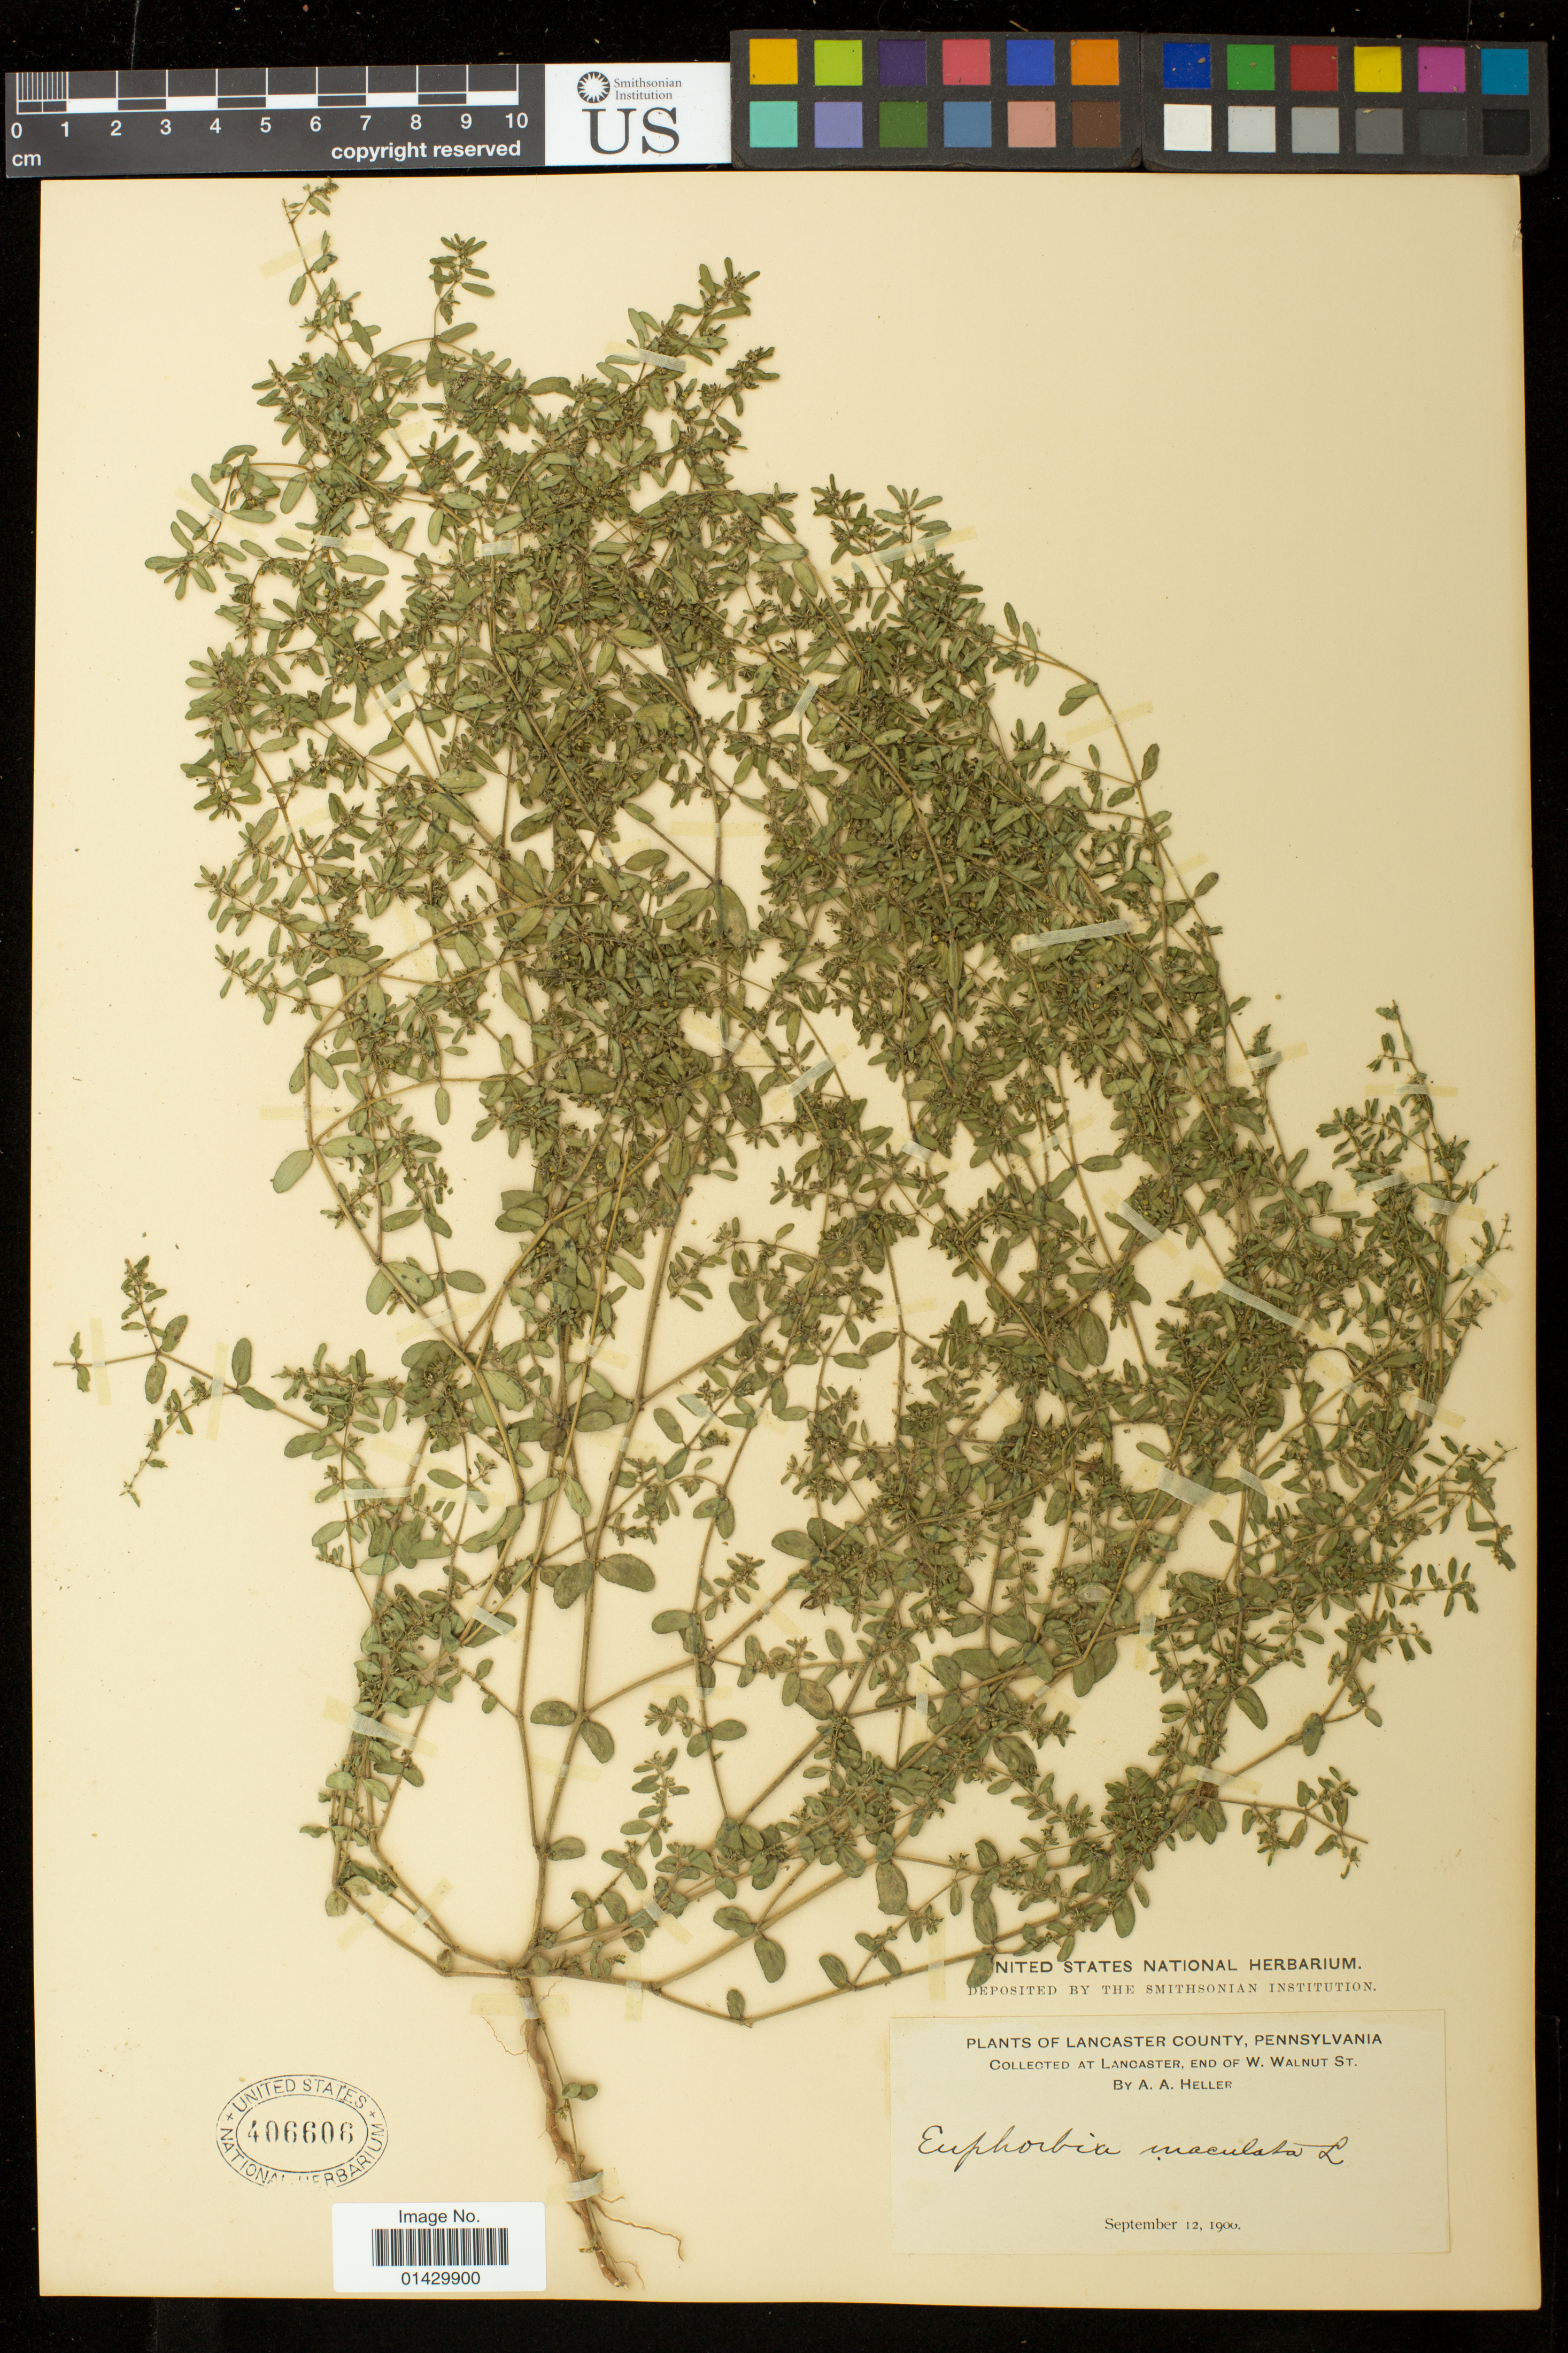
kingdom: Plantae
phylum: Tracheophyta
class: Magnoliopsida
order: Malpighiales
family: Euphorbiaceae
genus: Euphorbia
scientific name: Euphorbia maculata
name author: L.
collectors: A. A. Heller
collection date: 1900-09-12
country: United States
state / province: Pennsylvania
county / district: Lancaster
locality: Lancaster, end of W. Walnut St.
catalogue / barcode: US 406606